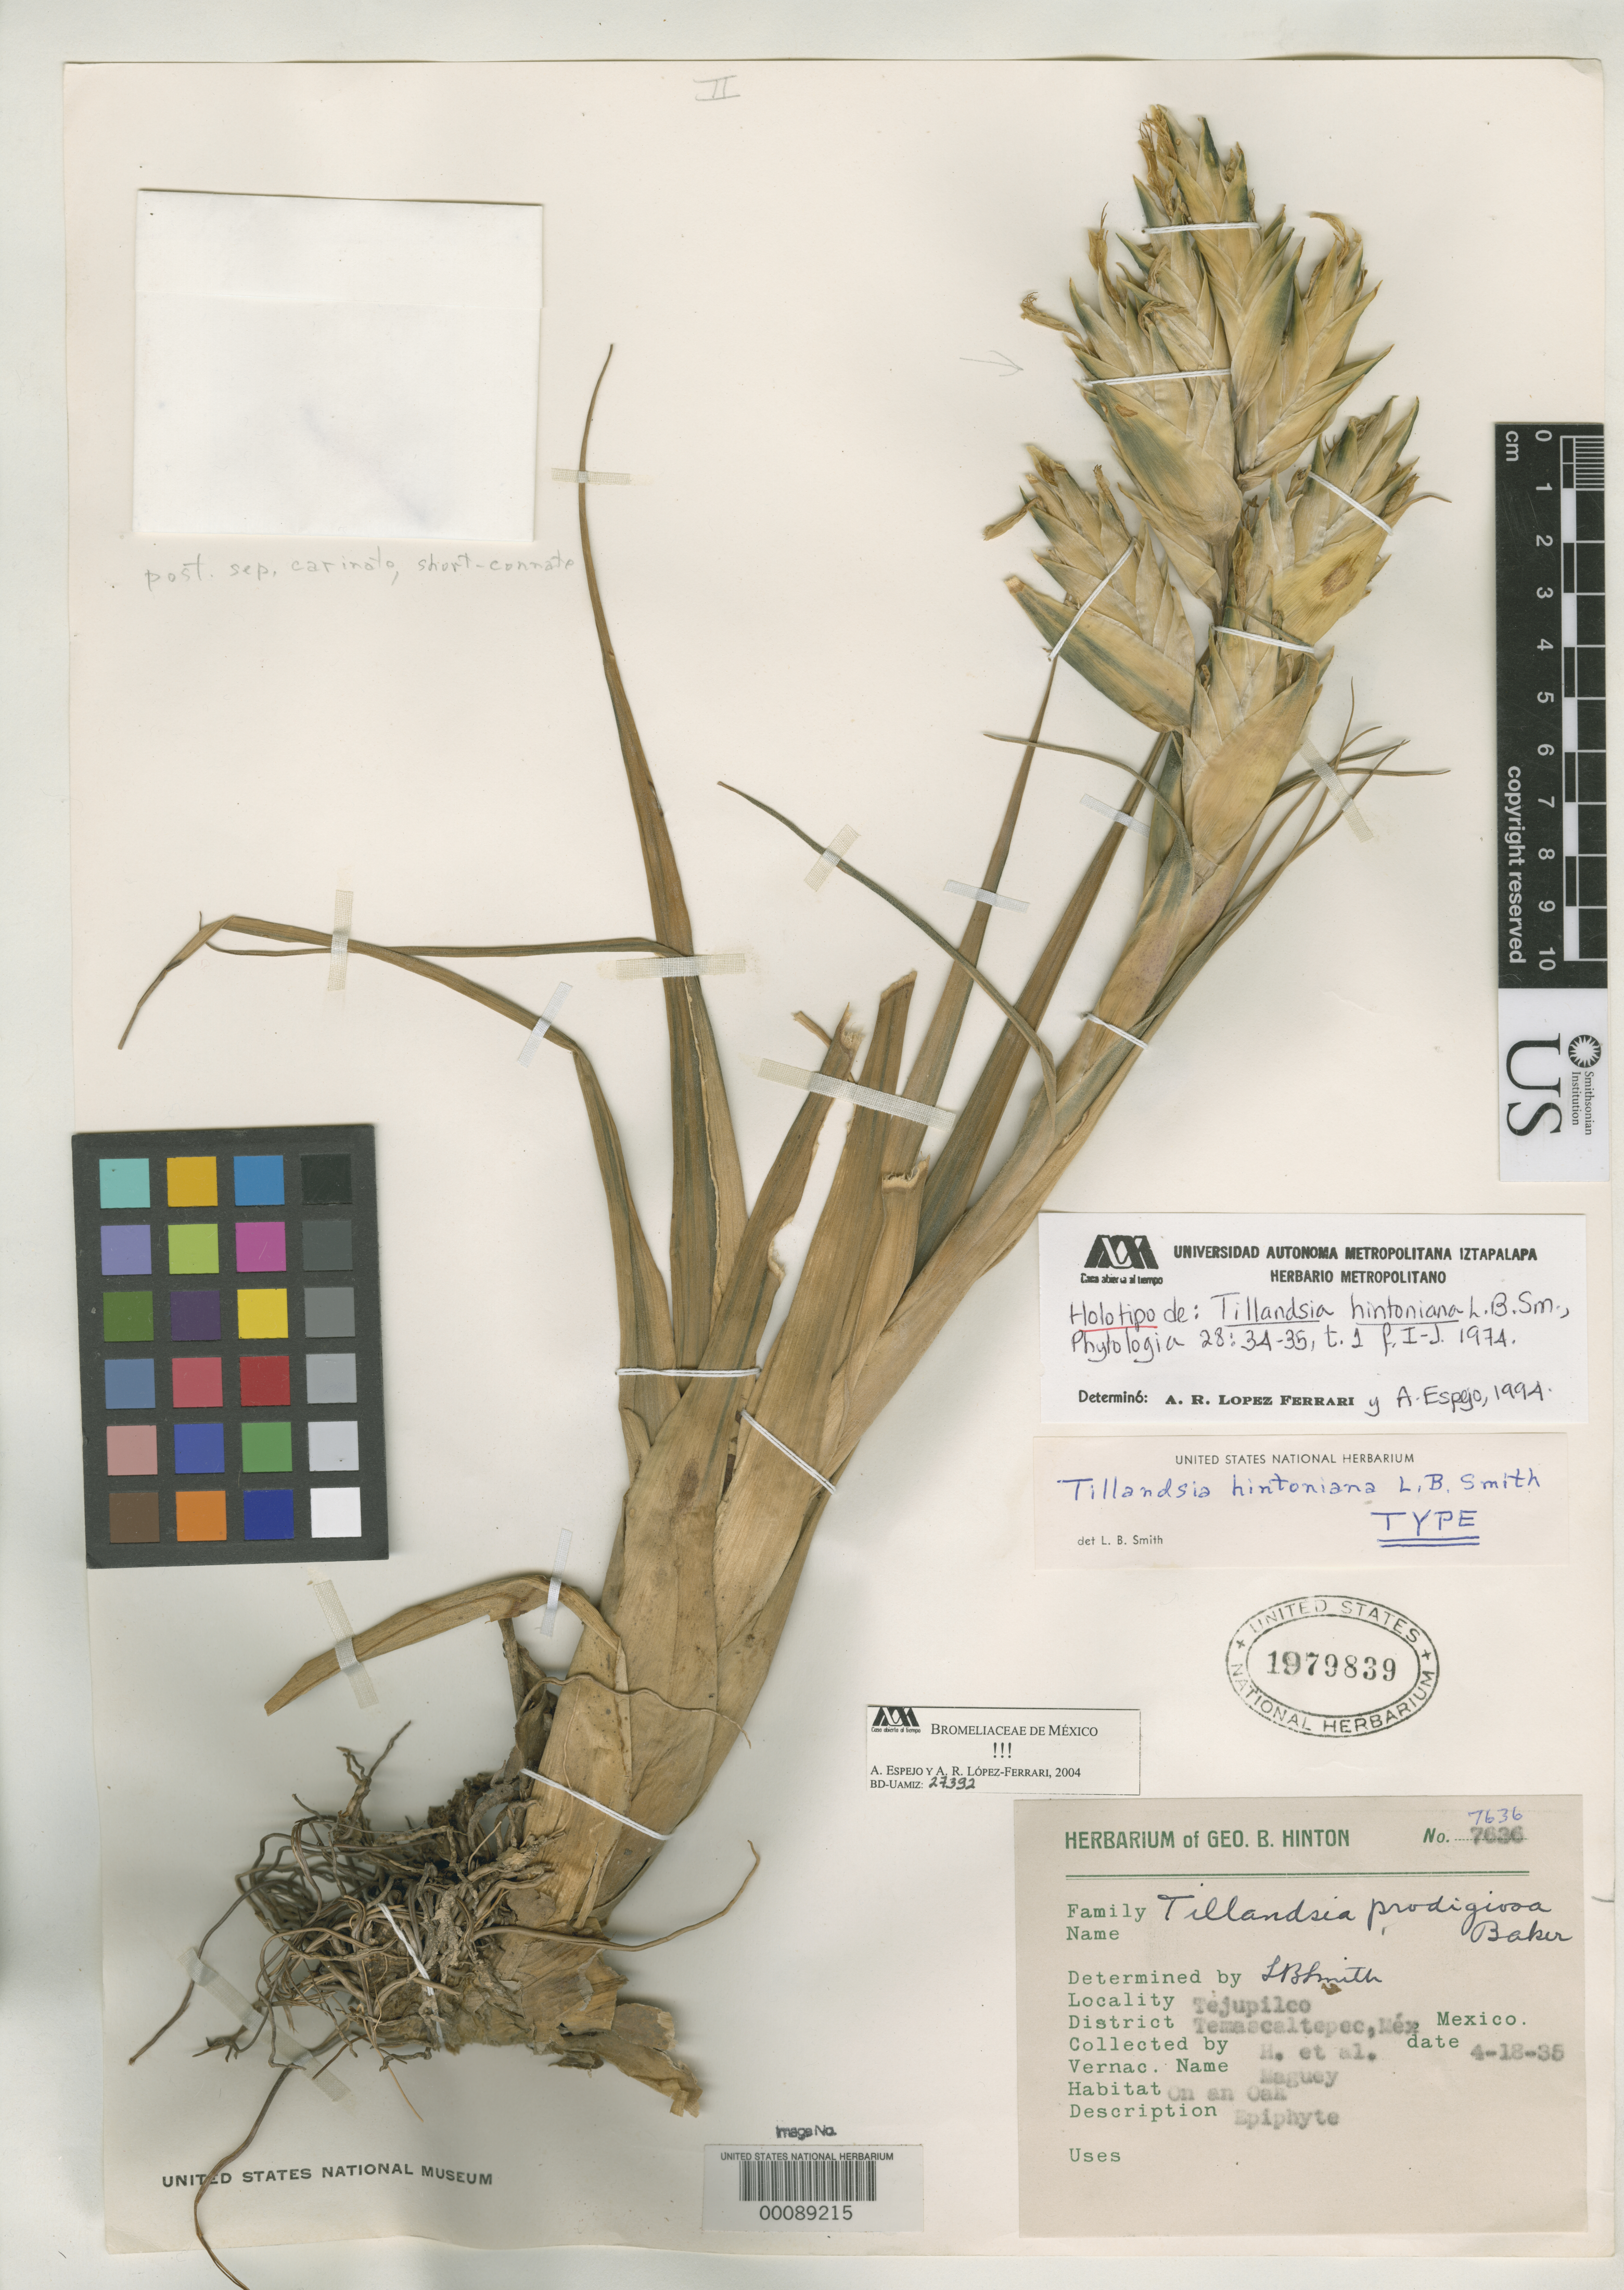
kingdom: Plantae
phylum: Tracheophyta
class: Liliopsida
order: Poales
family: Bromeliaceae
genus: Tillandsia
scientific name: Tillandsia hintoniana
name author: L.B. Sm.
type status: Holotype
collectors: G. B. Hinton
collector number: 7636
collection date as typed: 18 Apr 1935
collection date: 1935-04-18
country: Mexico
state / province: México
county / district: Temascaltepec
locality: Tejupilco.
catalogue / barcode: US 1979839